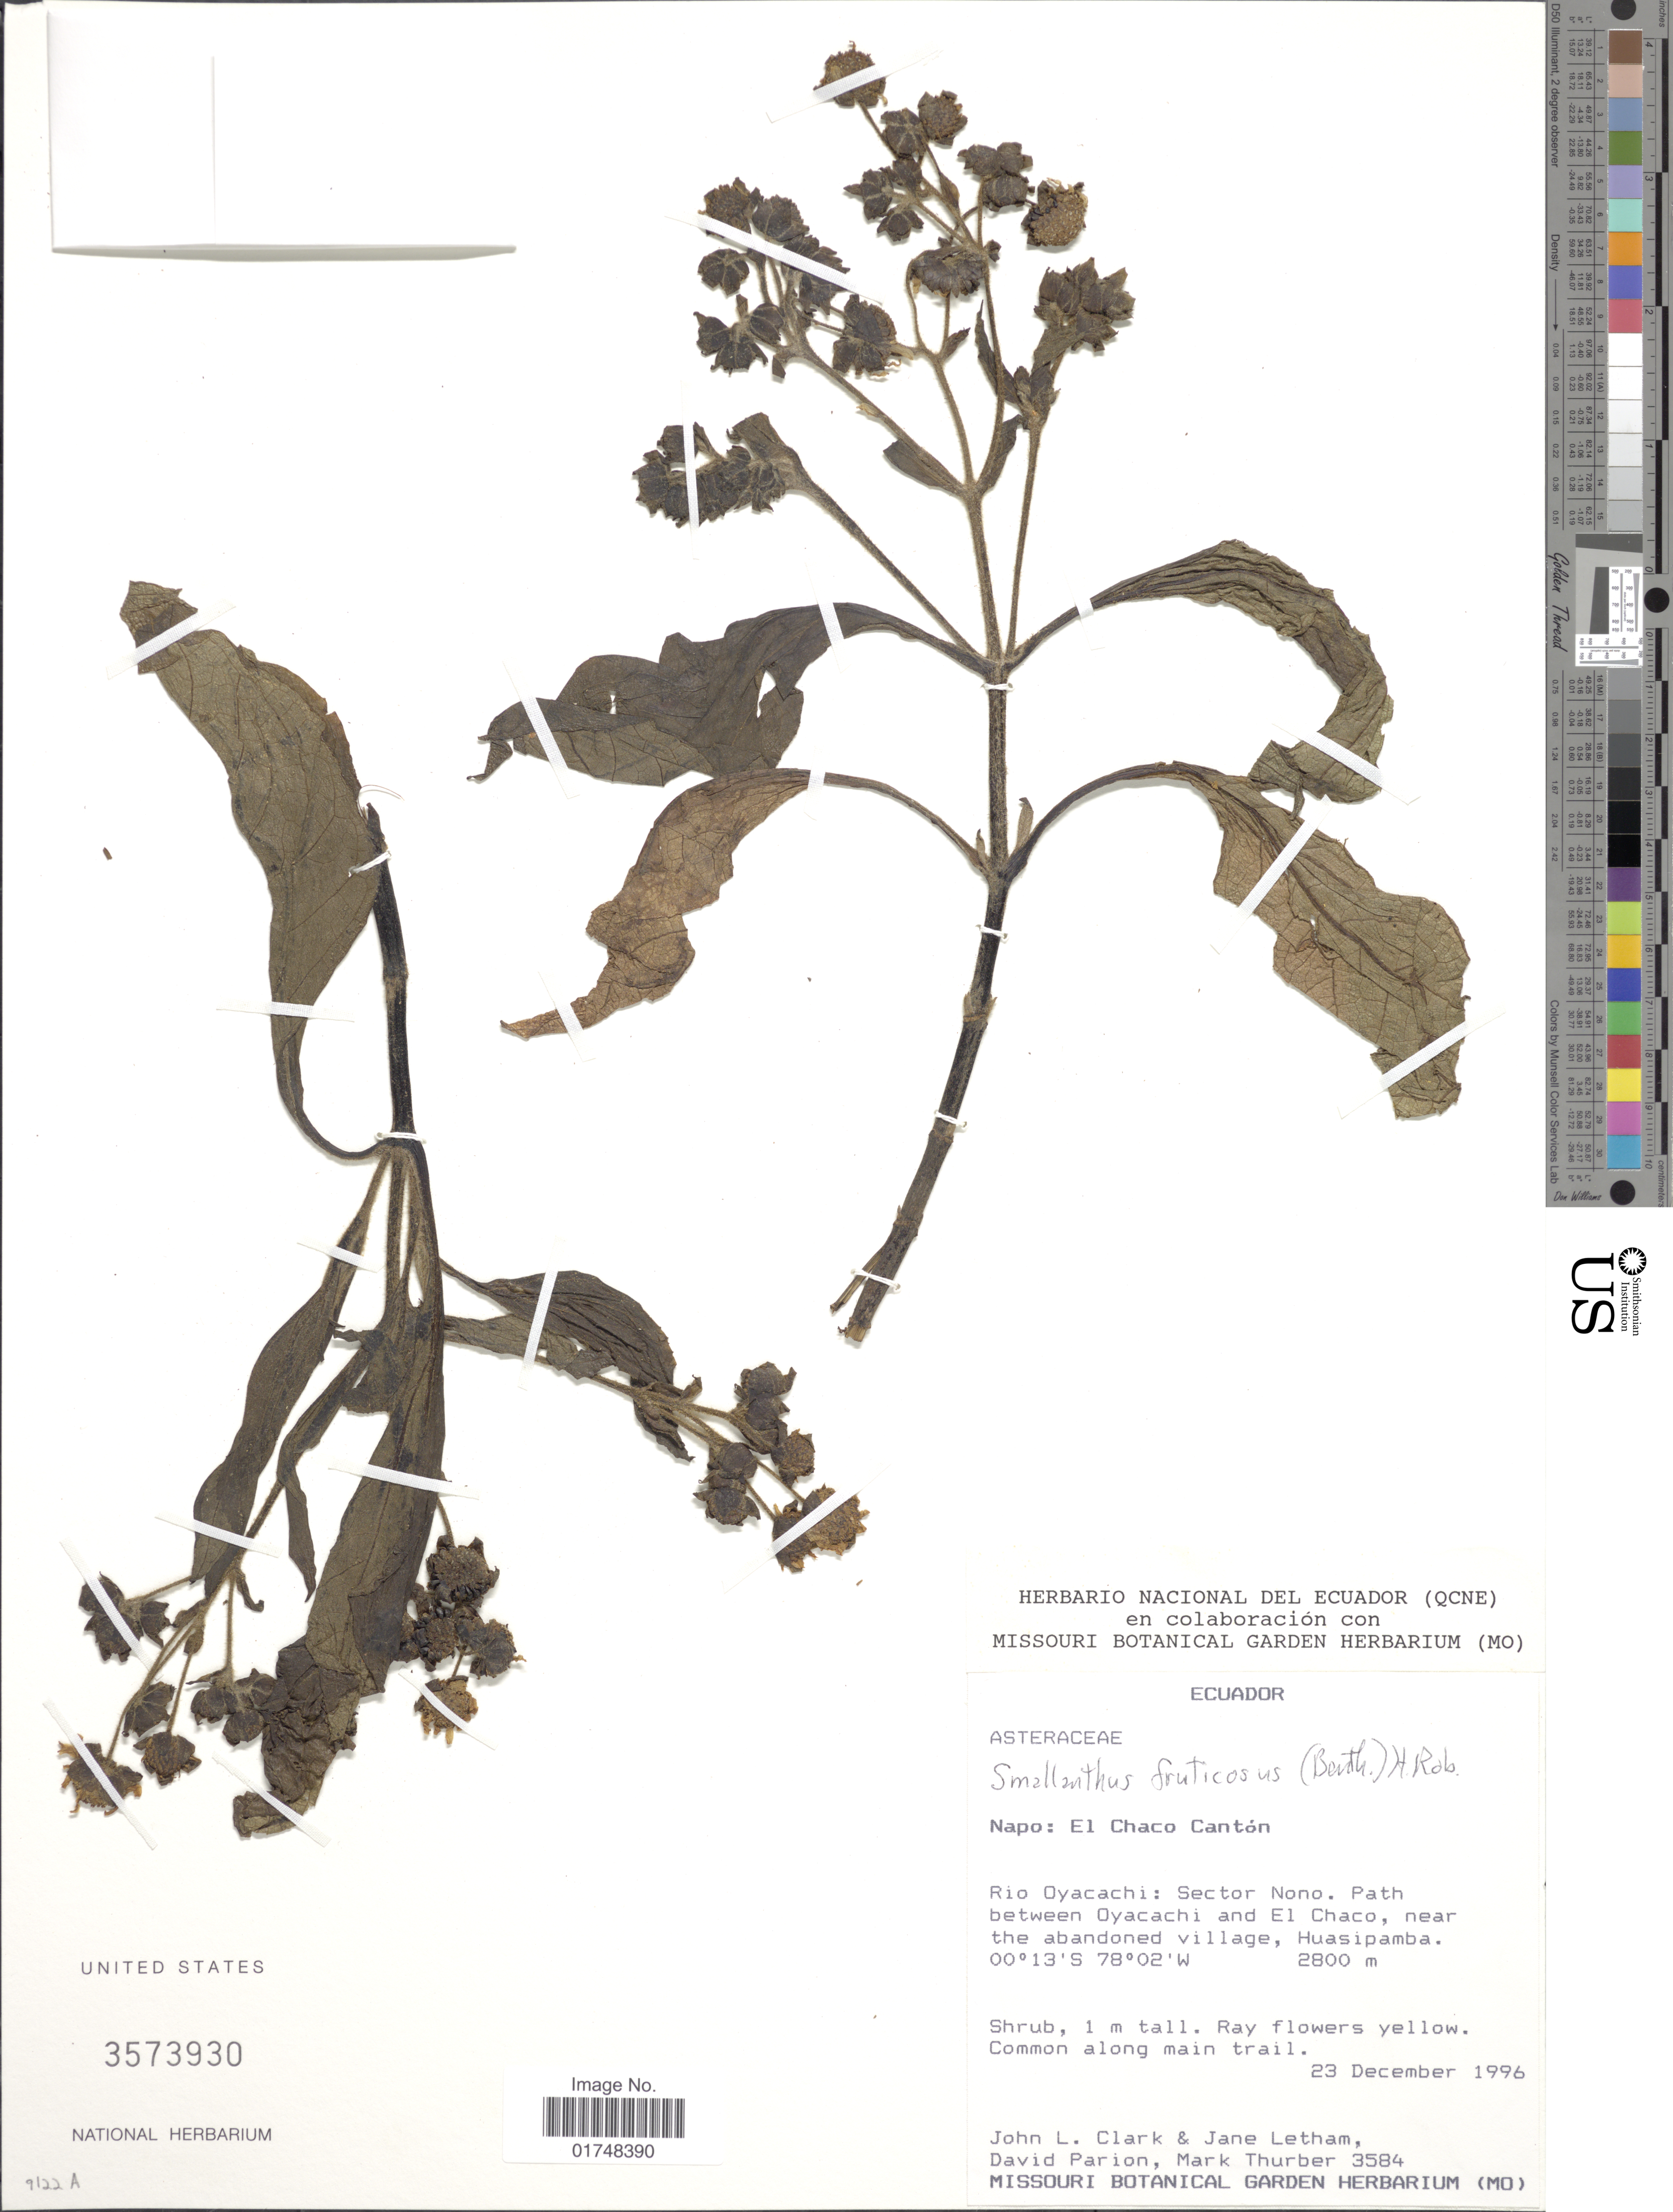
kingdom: Plantae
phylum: Tracheophyta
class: Magnoliopsida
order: Asterales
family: Asteraceae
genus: Smallanthus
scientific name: Smallanthus fruticosus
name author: (Benth.) H. Rob.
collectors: J. L. Clark, J. Letham, D. Parion & M. Thurber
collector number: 3584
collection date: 1996-12-23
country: Ecuador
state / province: Napo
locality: El Chaco Canton, Rio Oyacachi, Sector Nono, path between Oyacachi and El Chaco, near the abondones village, Huasipamba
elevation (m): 2800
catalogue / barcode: US 3573930